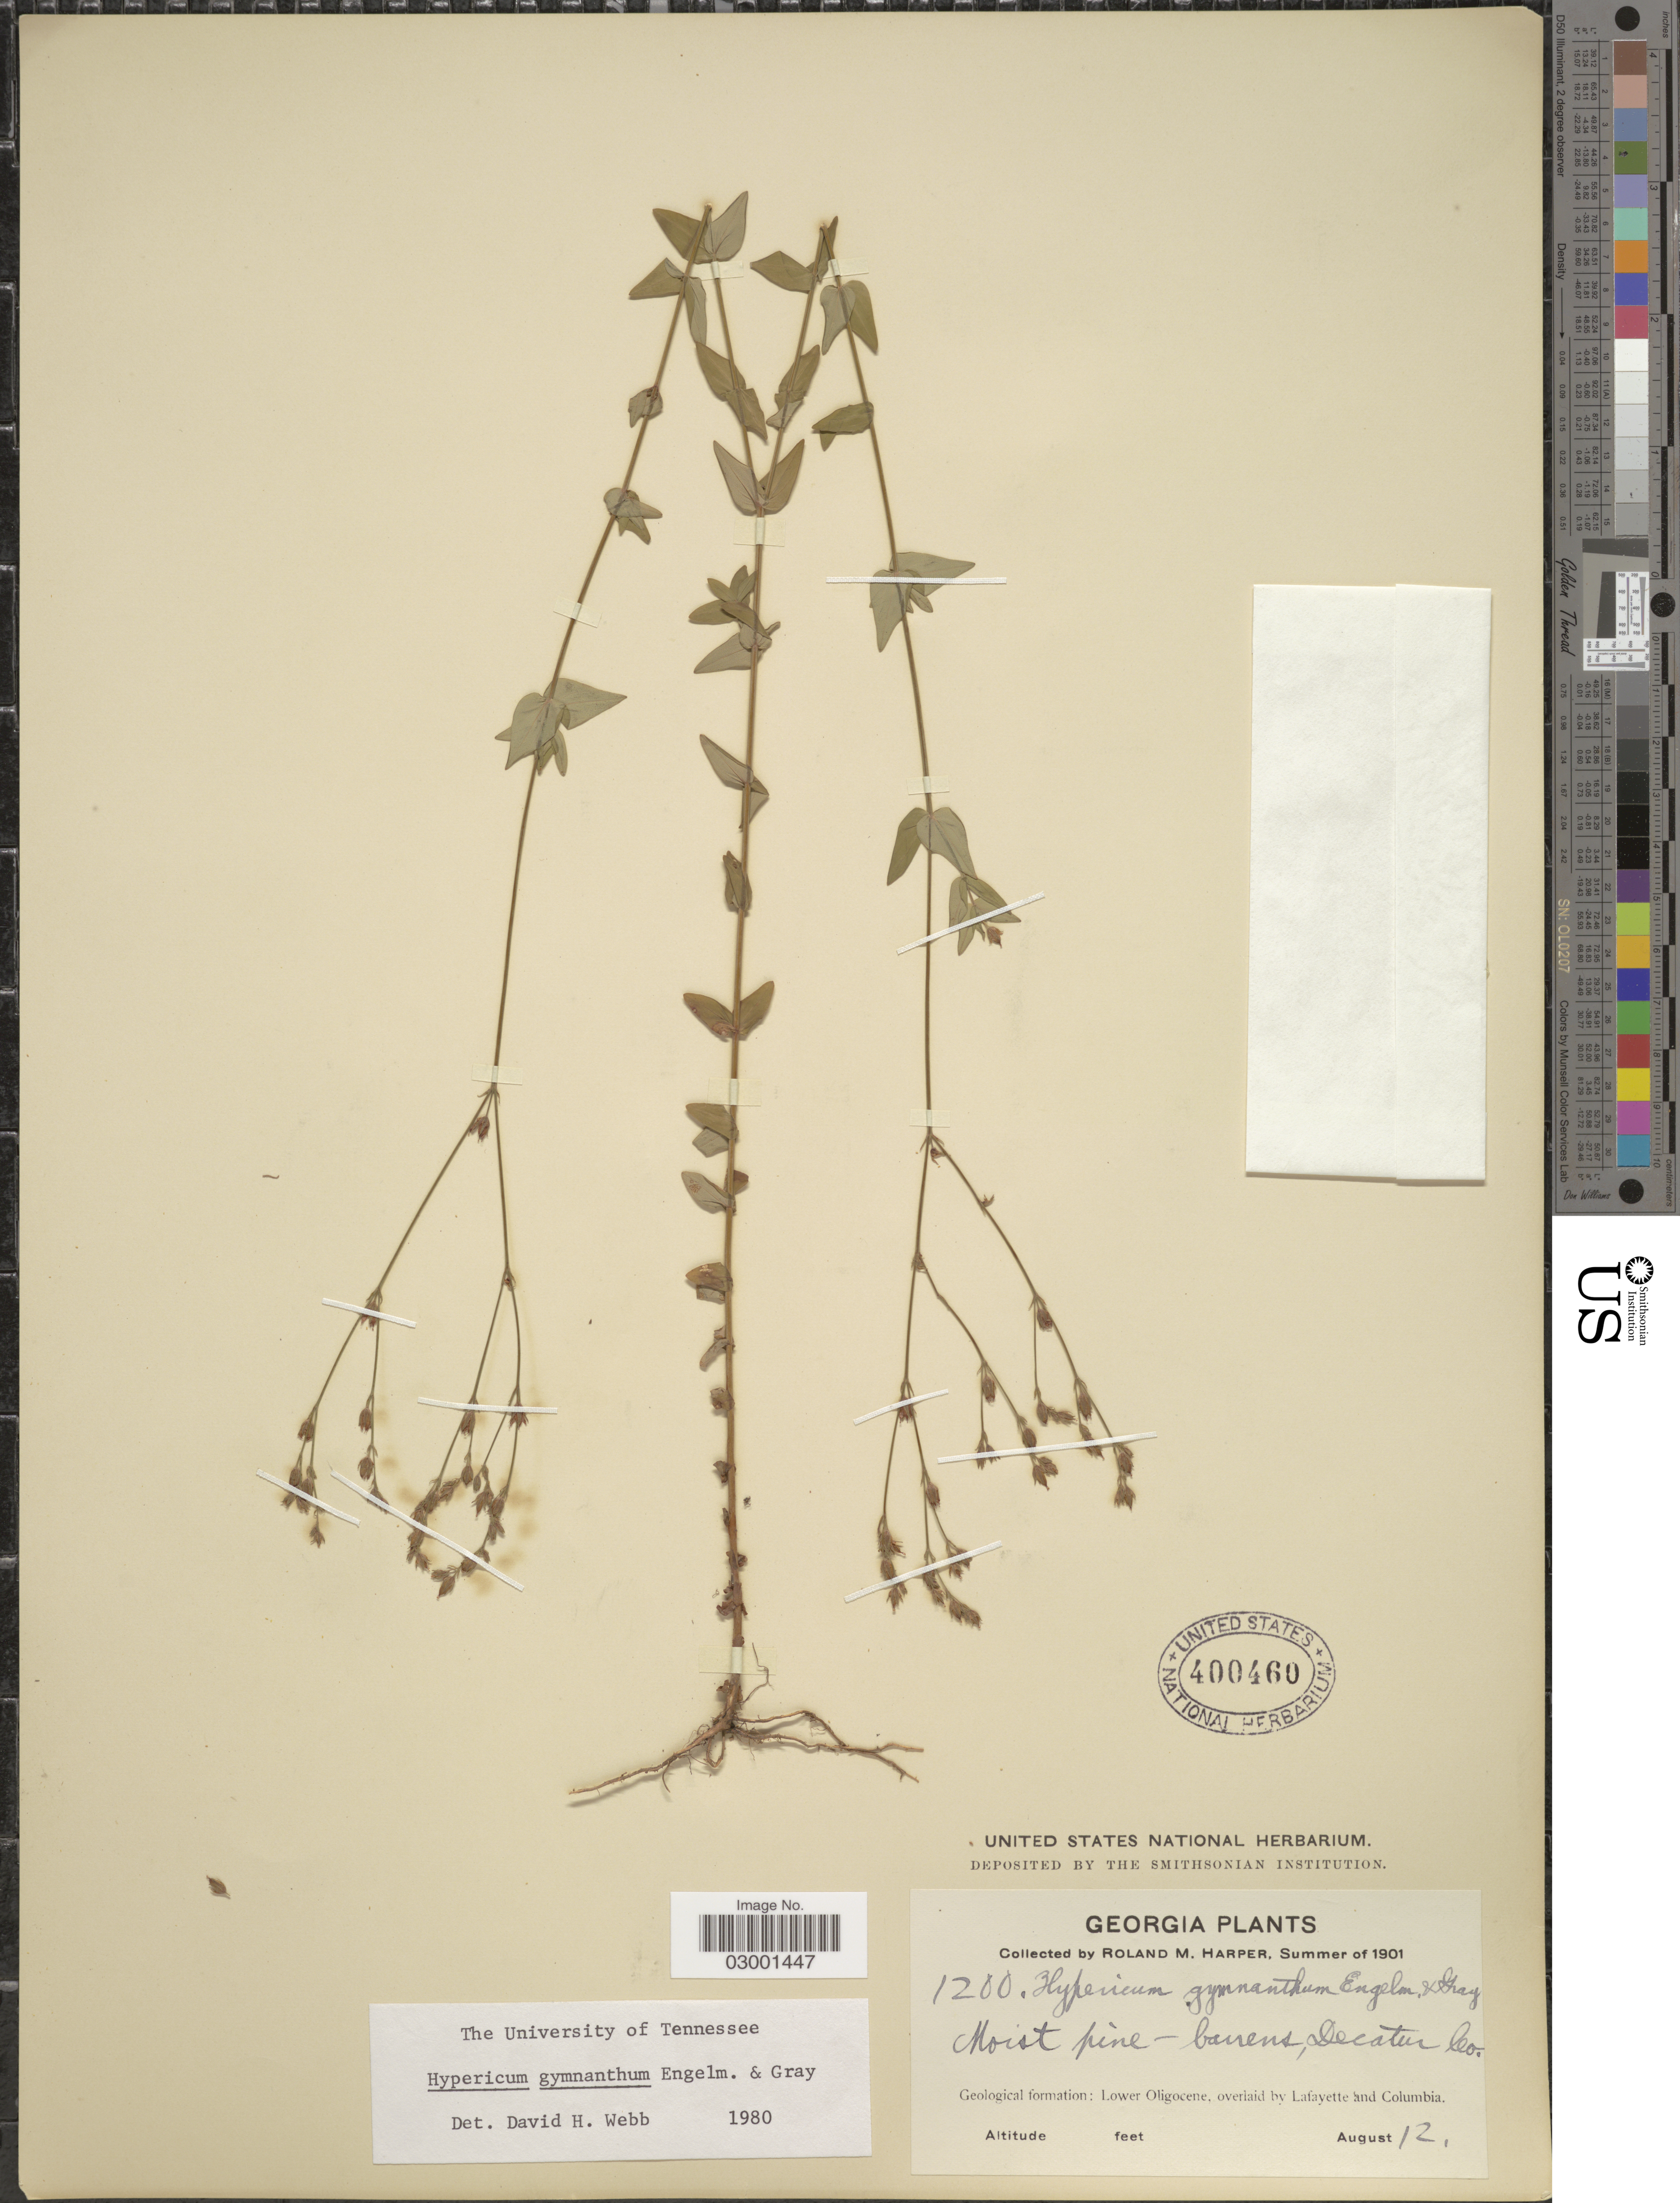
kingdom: Plantae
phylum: Tracheophyta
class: Magnoliopsida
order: Malpighiales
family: Hypericaceae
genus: Hypericum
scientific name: Hypericum gymnanthum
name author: Engelm. & A. Gray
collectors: R. M. Harper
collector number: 1200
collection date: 1901-08-12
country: United States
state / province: Georgia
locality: Decatur Co., Geological formation: Lower Oligocene, overlaid by Lafayette and Columbia.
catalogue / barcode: US 400460